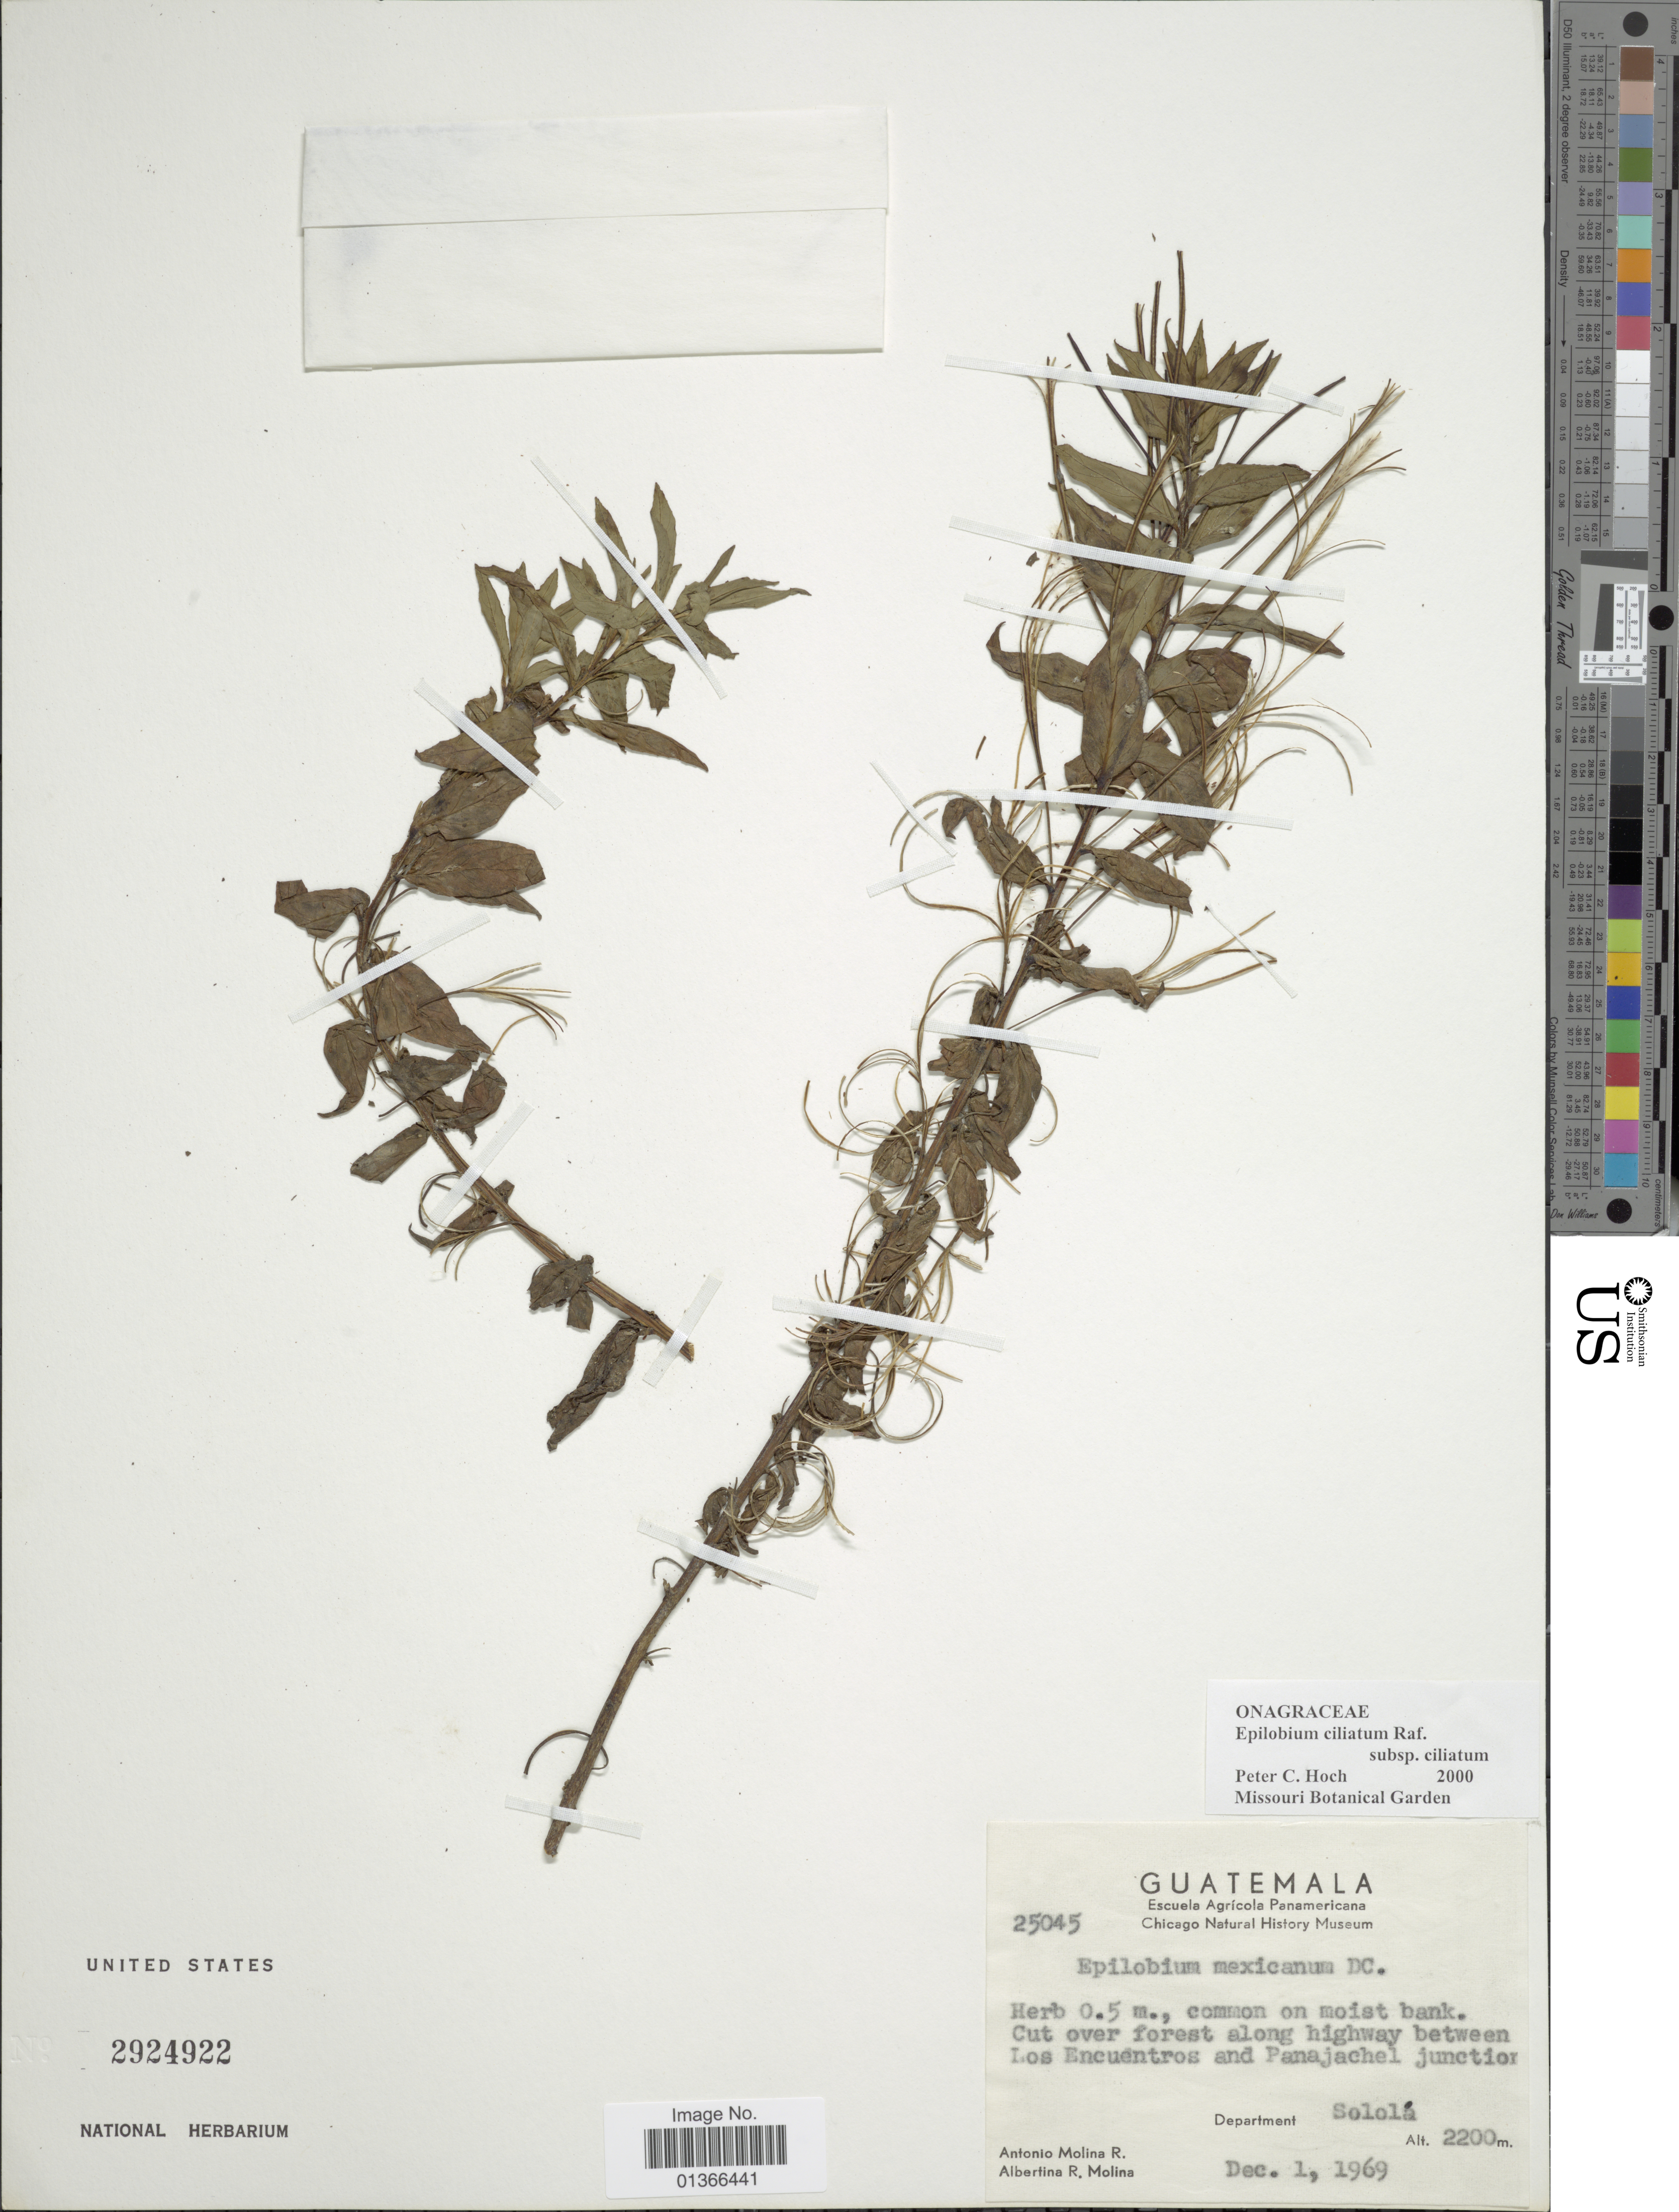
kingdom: Plantae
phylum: Tracheophyta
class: Magnoliopsida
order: Myrtales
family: Onagraceae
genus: Epilobium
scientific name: Epilobium ciliatum subsp. ciliatum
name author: Raf.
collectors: A. Molina R. & A. R. Molina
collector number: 25045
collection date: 1969-12-01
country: Guatemala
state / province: Sololá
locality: Cut over forest along highway between Los Encuentros and panajachel junction.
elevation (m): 2200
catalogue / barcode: US 2924922